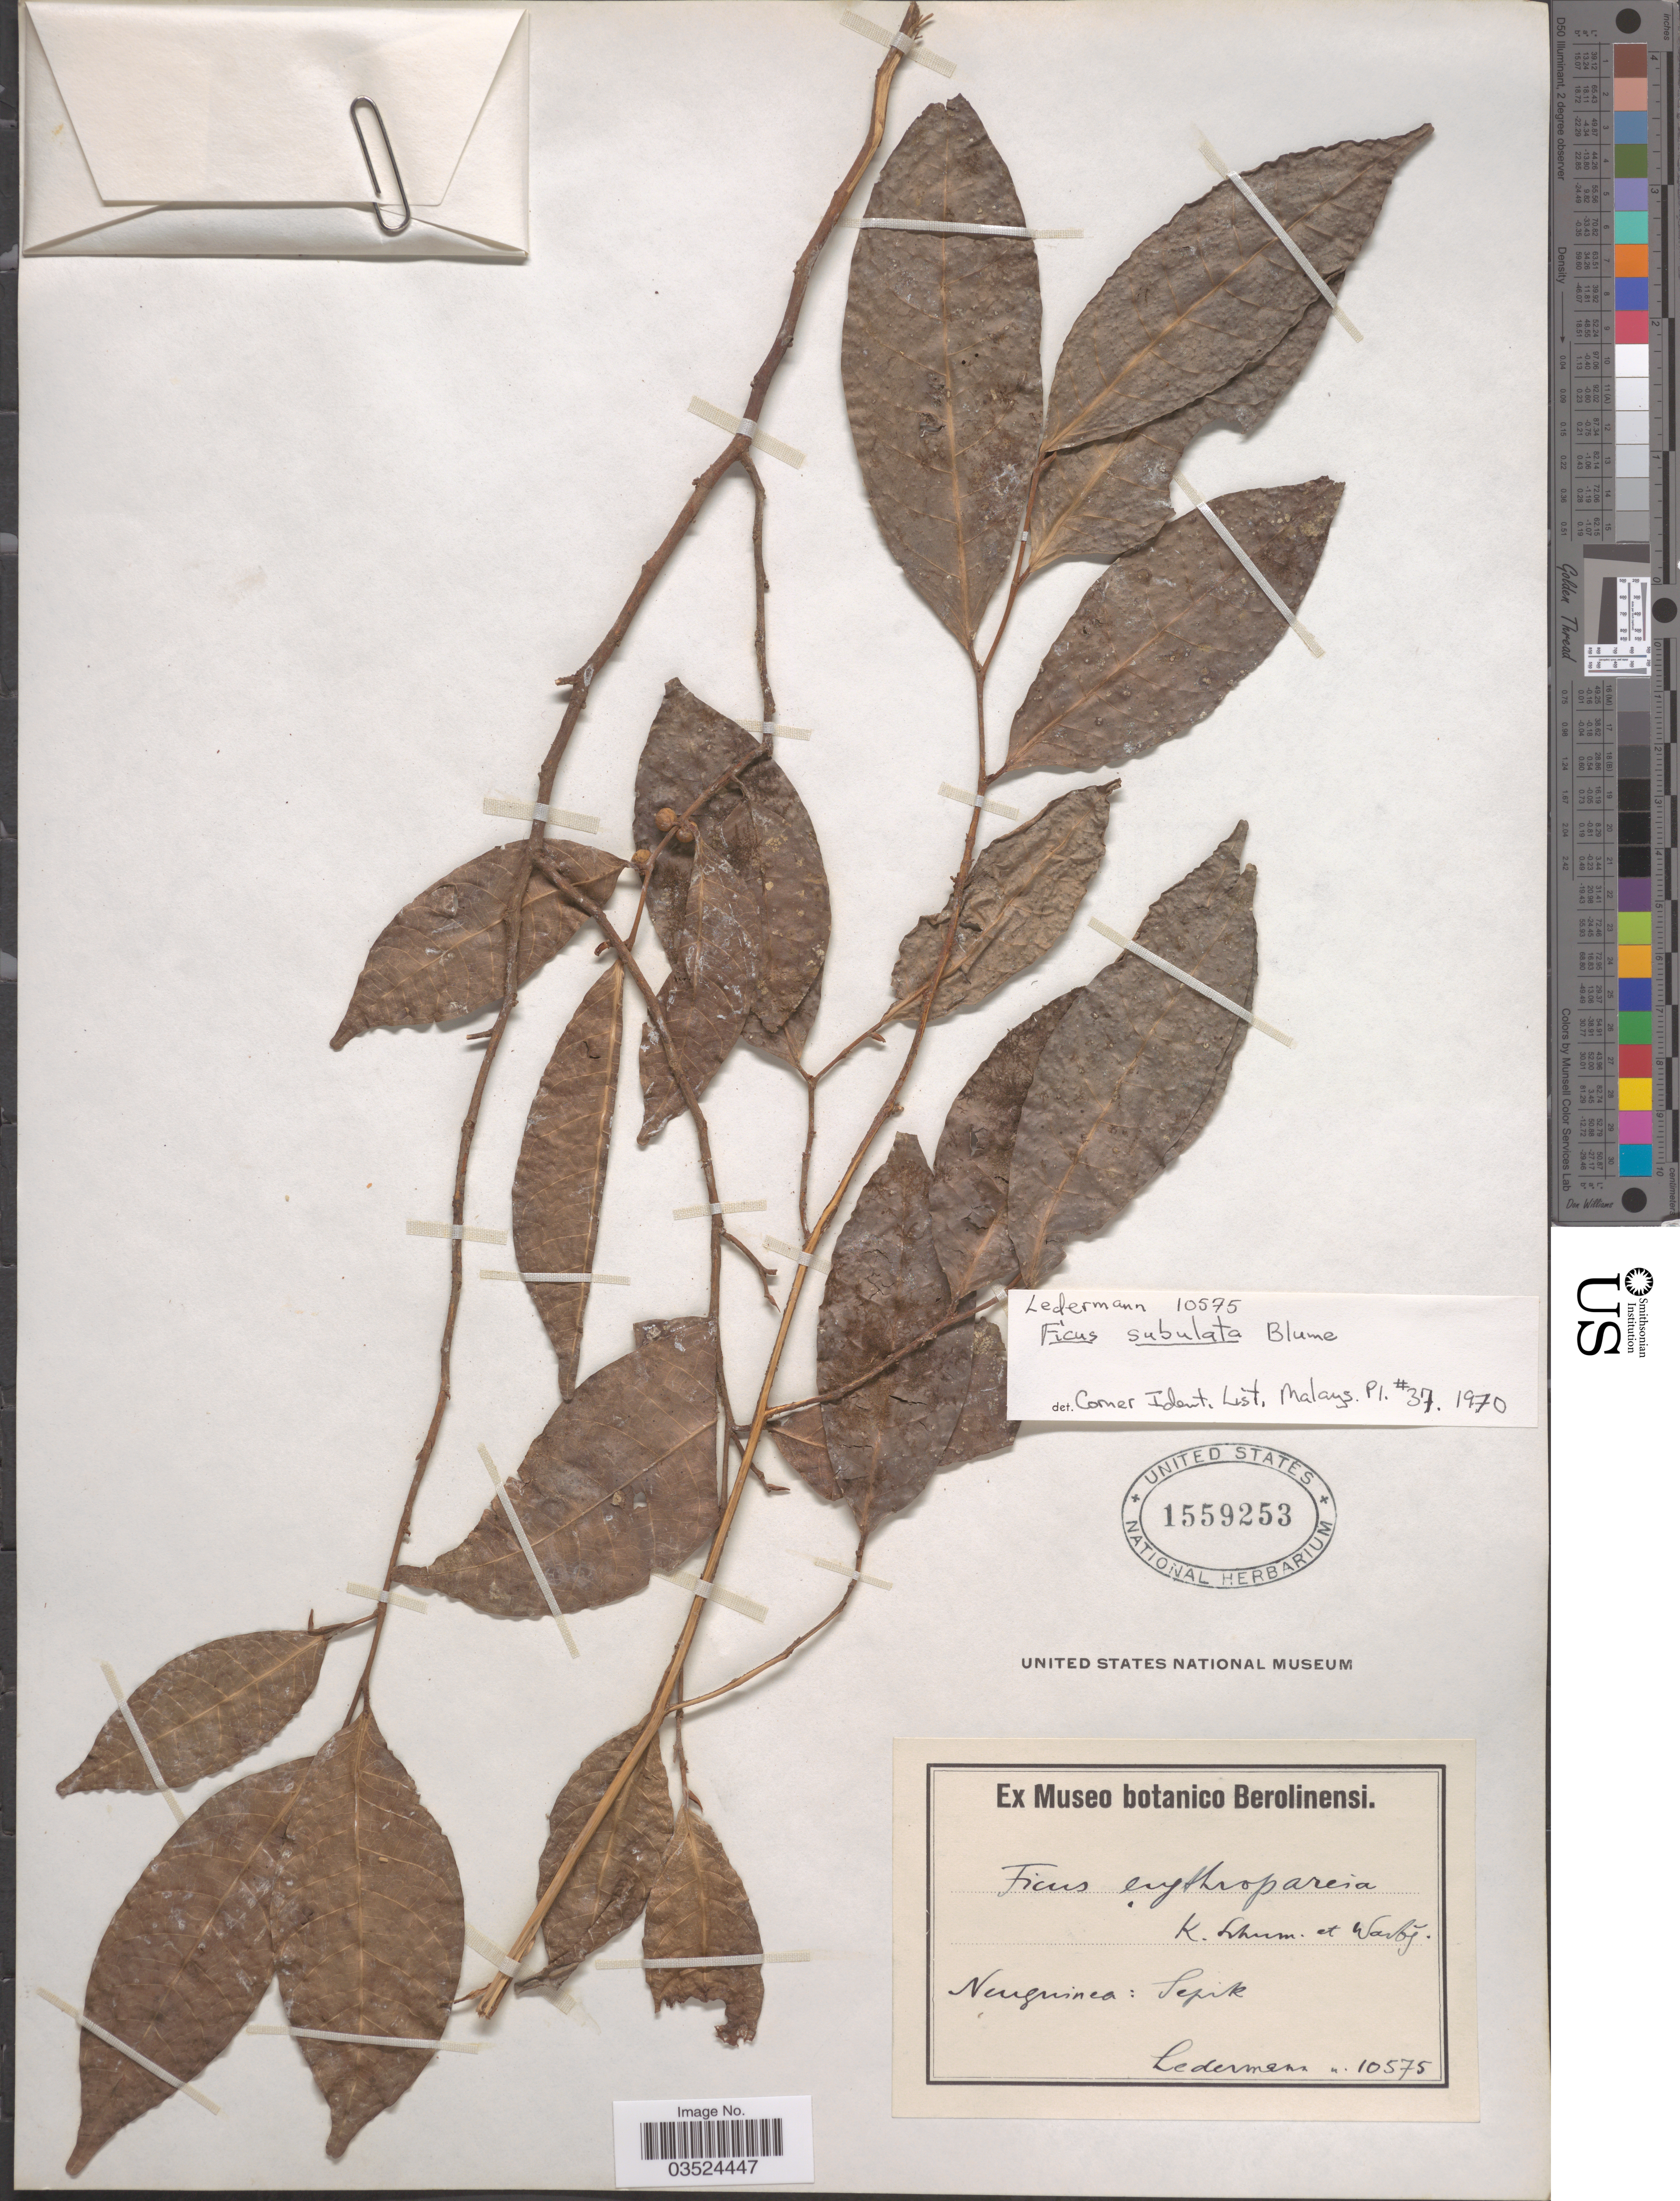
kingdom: Plantae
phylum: Tracheophyta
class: Magnoliopsida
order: Rosales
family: Moraceae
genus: Ficus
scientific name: Ficus subulata var. subulata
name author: Blume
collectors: -. Ledermann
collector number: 10575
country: Papua New Guinea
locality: Newguinea: Sepik.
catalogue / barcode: US 1559253